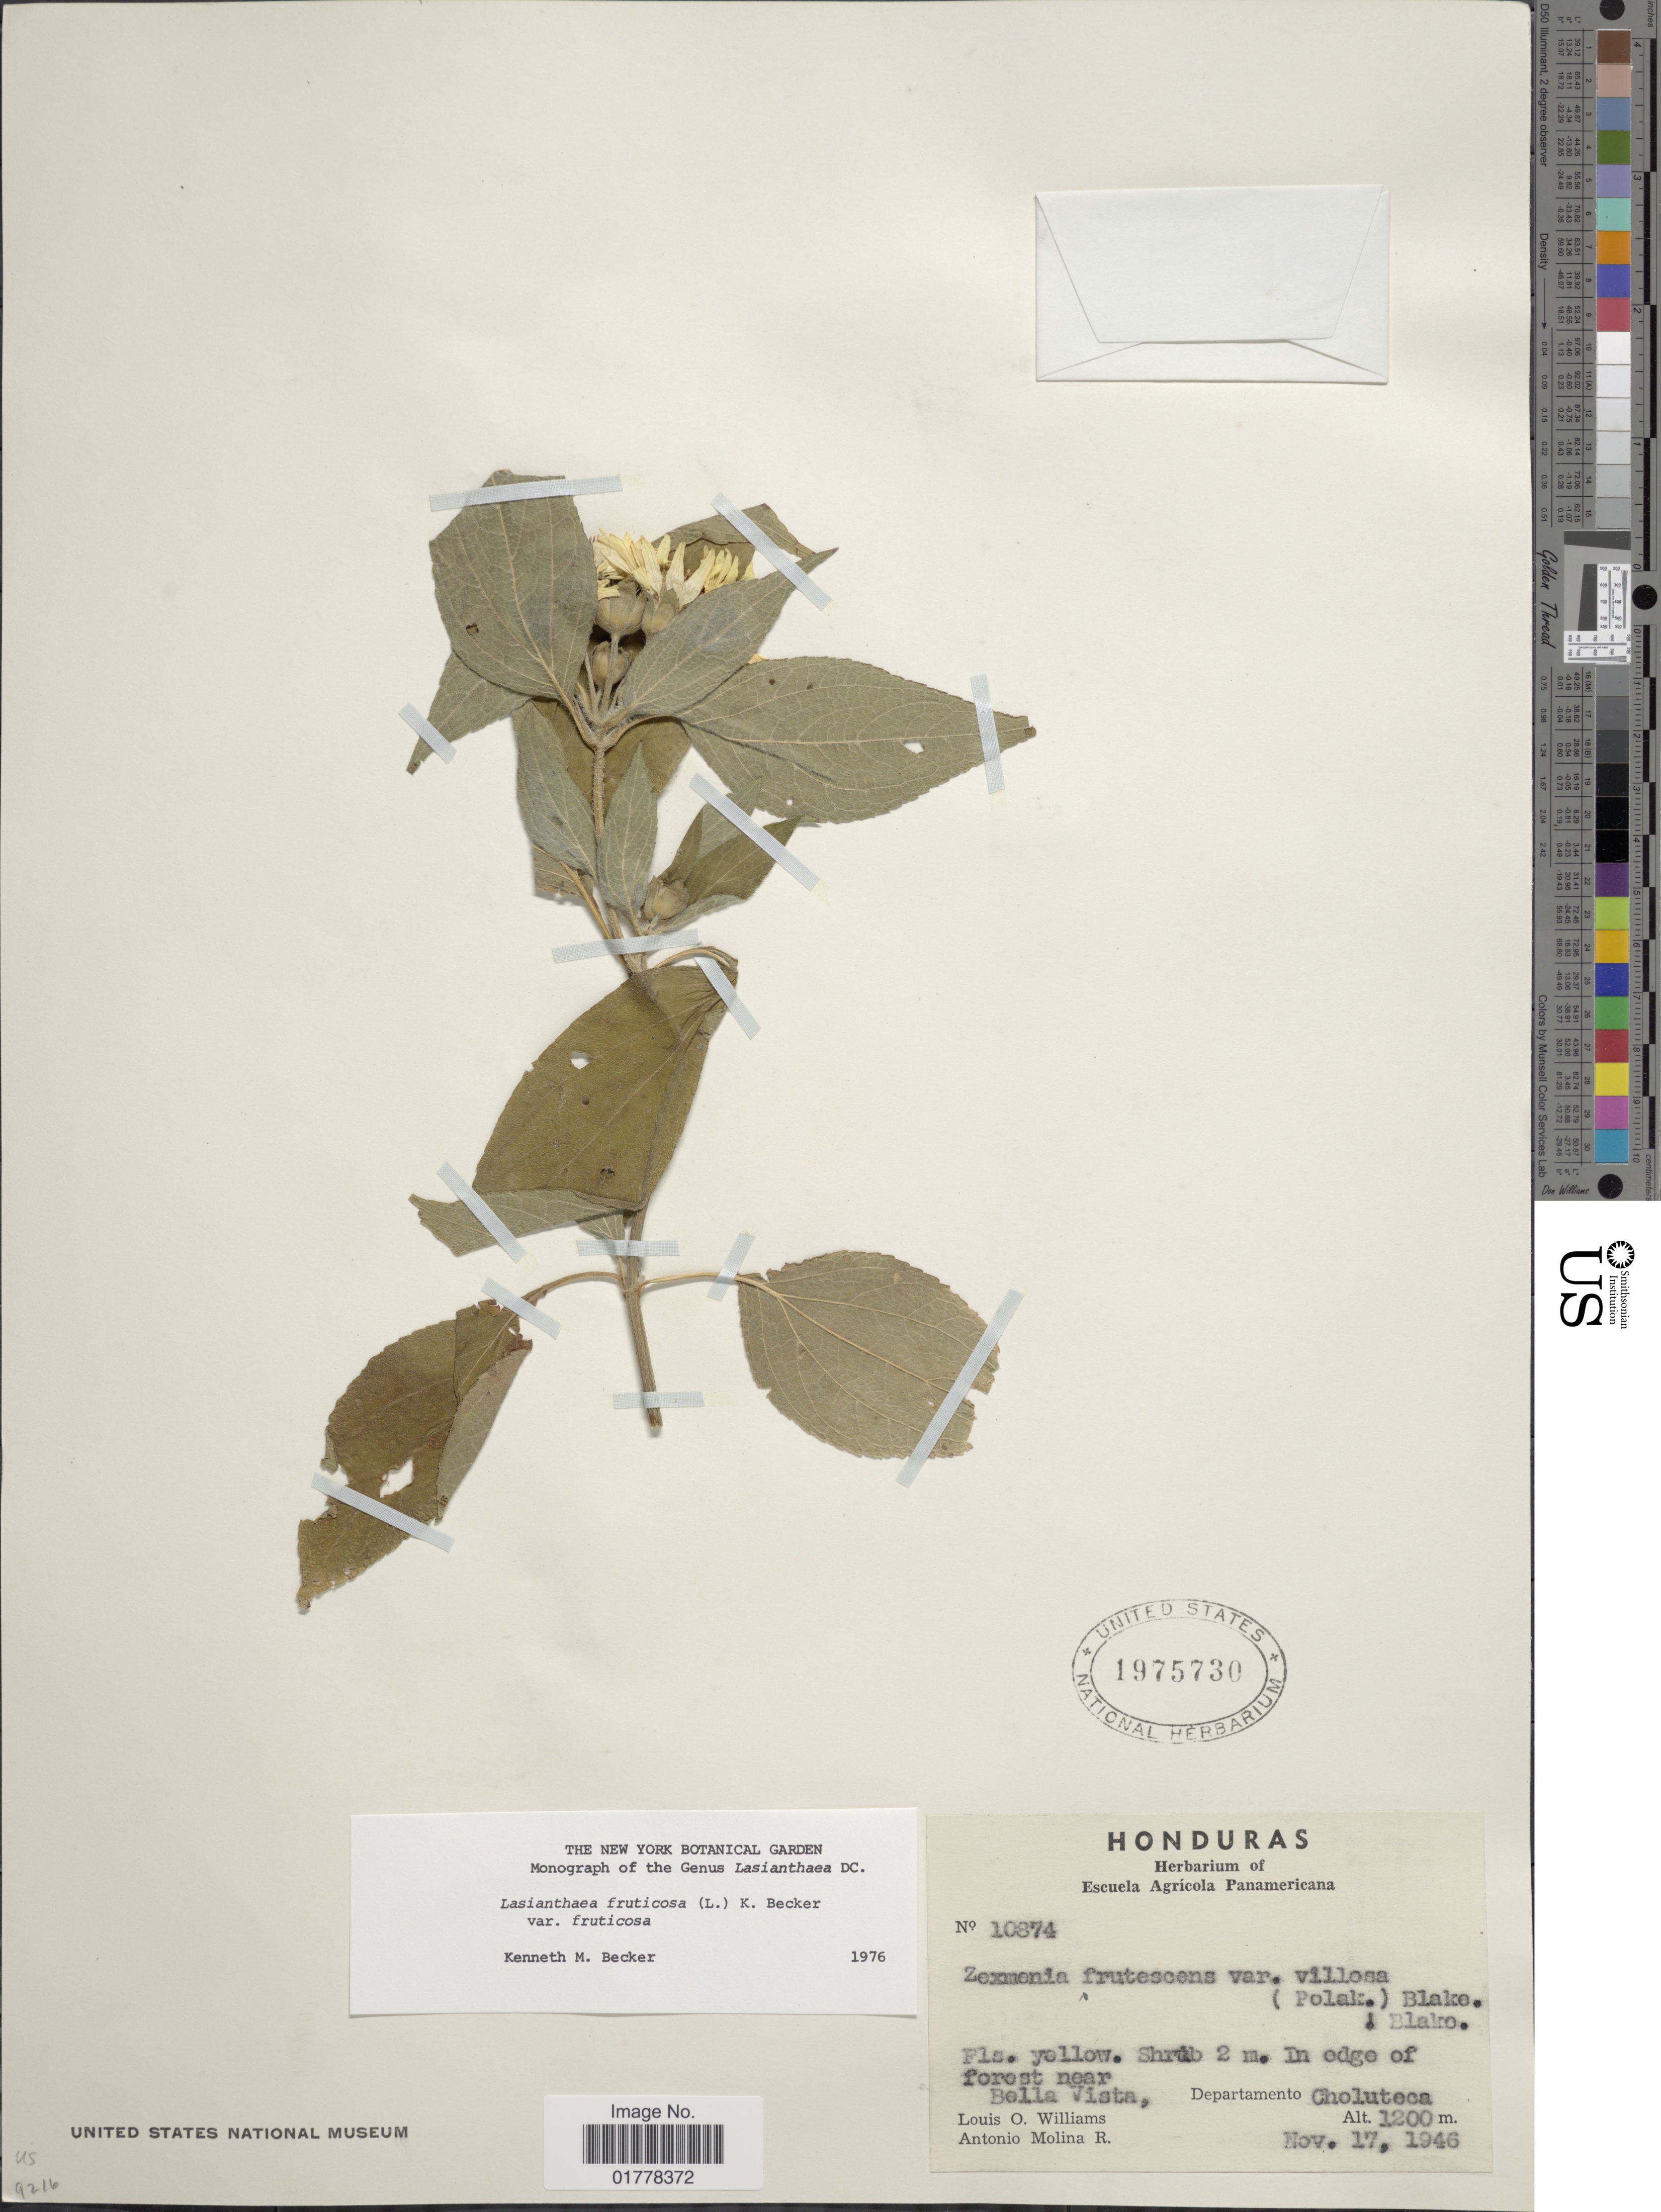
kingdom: Plantae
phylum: Tracheophyta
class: Magnoliopsida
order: Asterales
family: Asteraceae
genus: Lasianthaea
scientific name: Lasianthaea fruticosa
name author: (L.) K.M. Becker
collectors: L. O. Williams & A. Molina R.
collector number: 10874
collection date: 1946-11-17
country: Honduras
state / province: Choluteca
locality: Bella Vista, Departamento Choluteca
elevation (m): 1200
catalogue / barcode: US 1975730